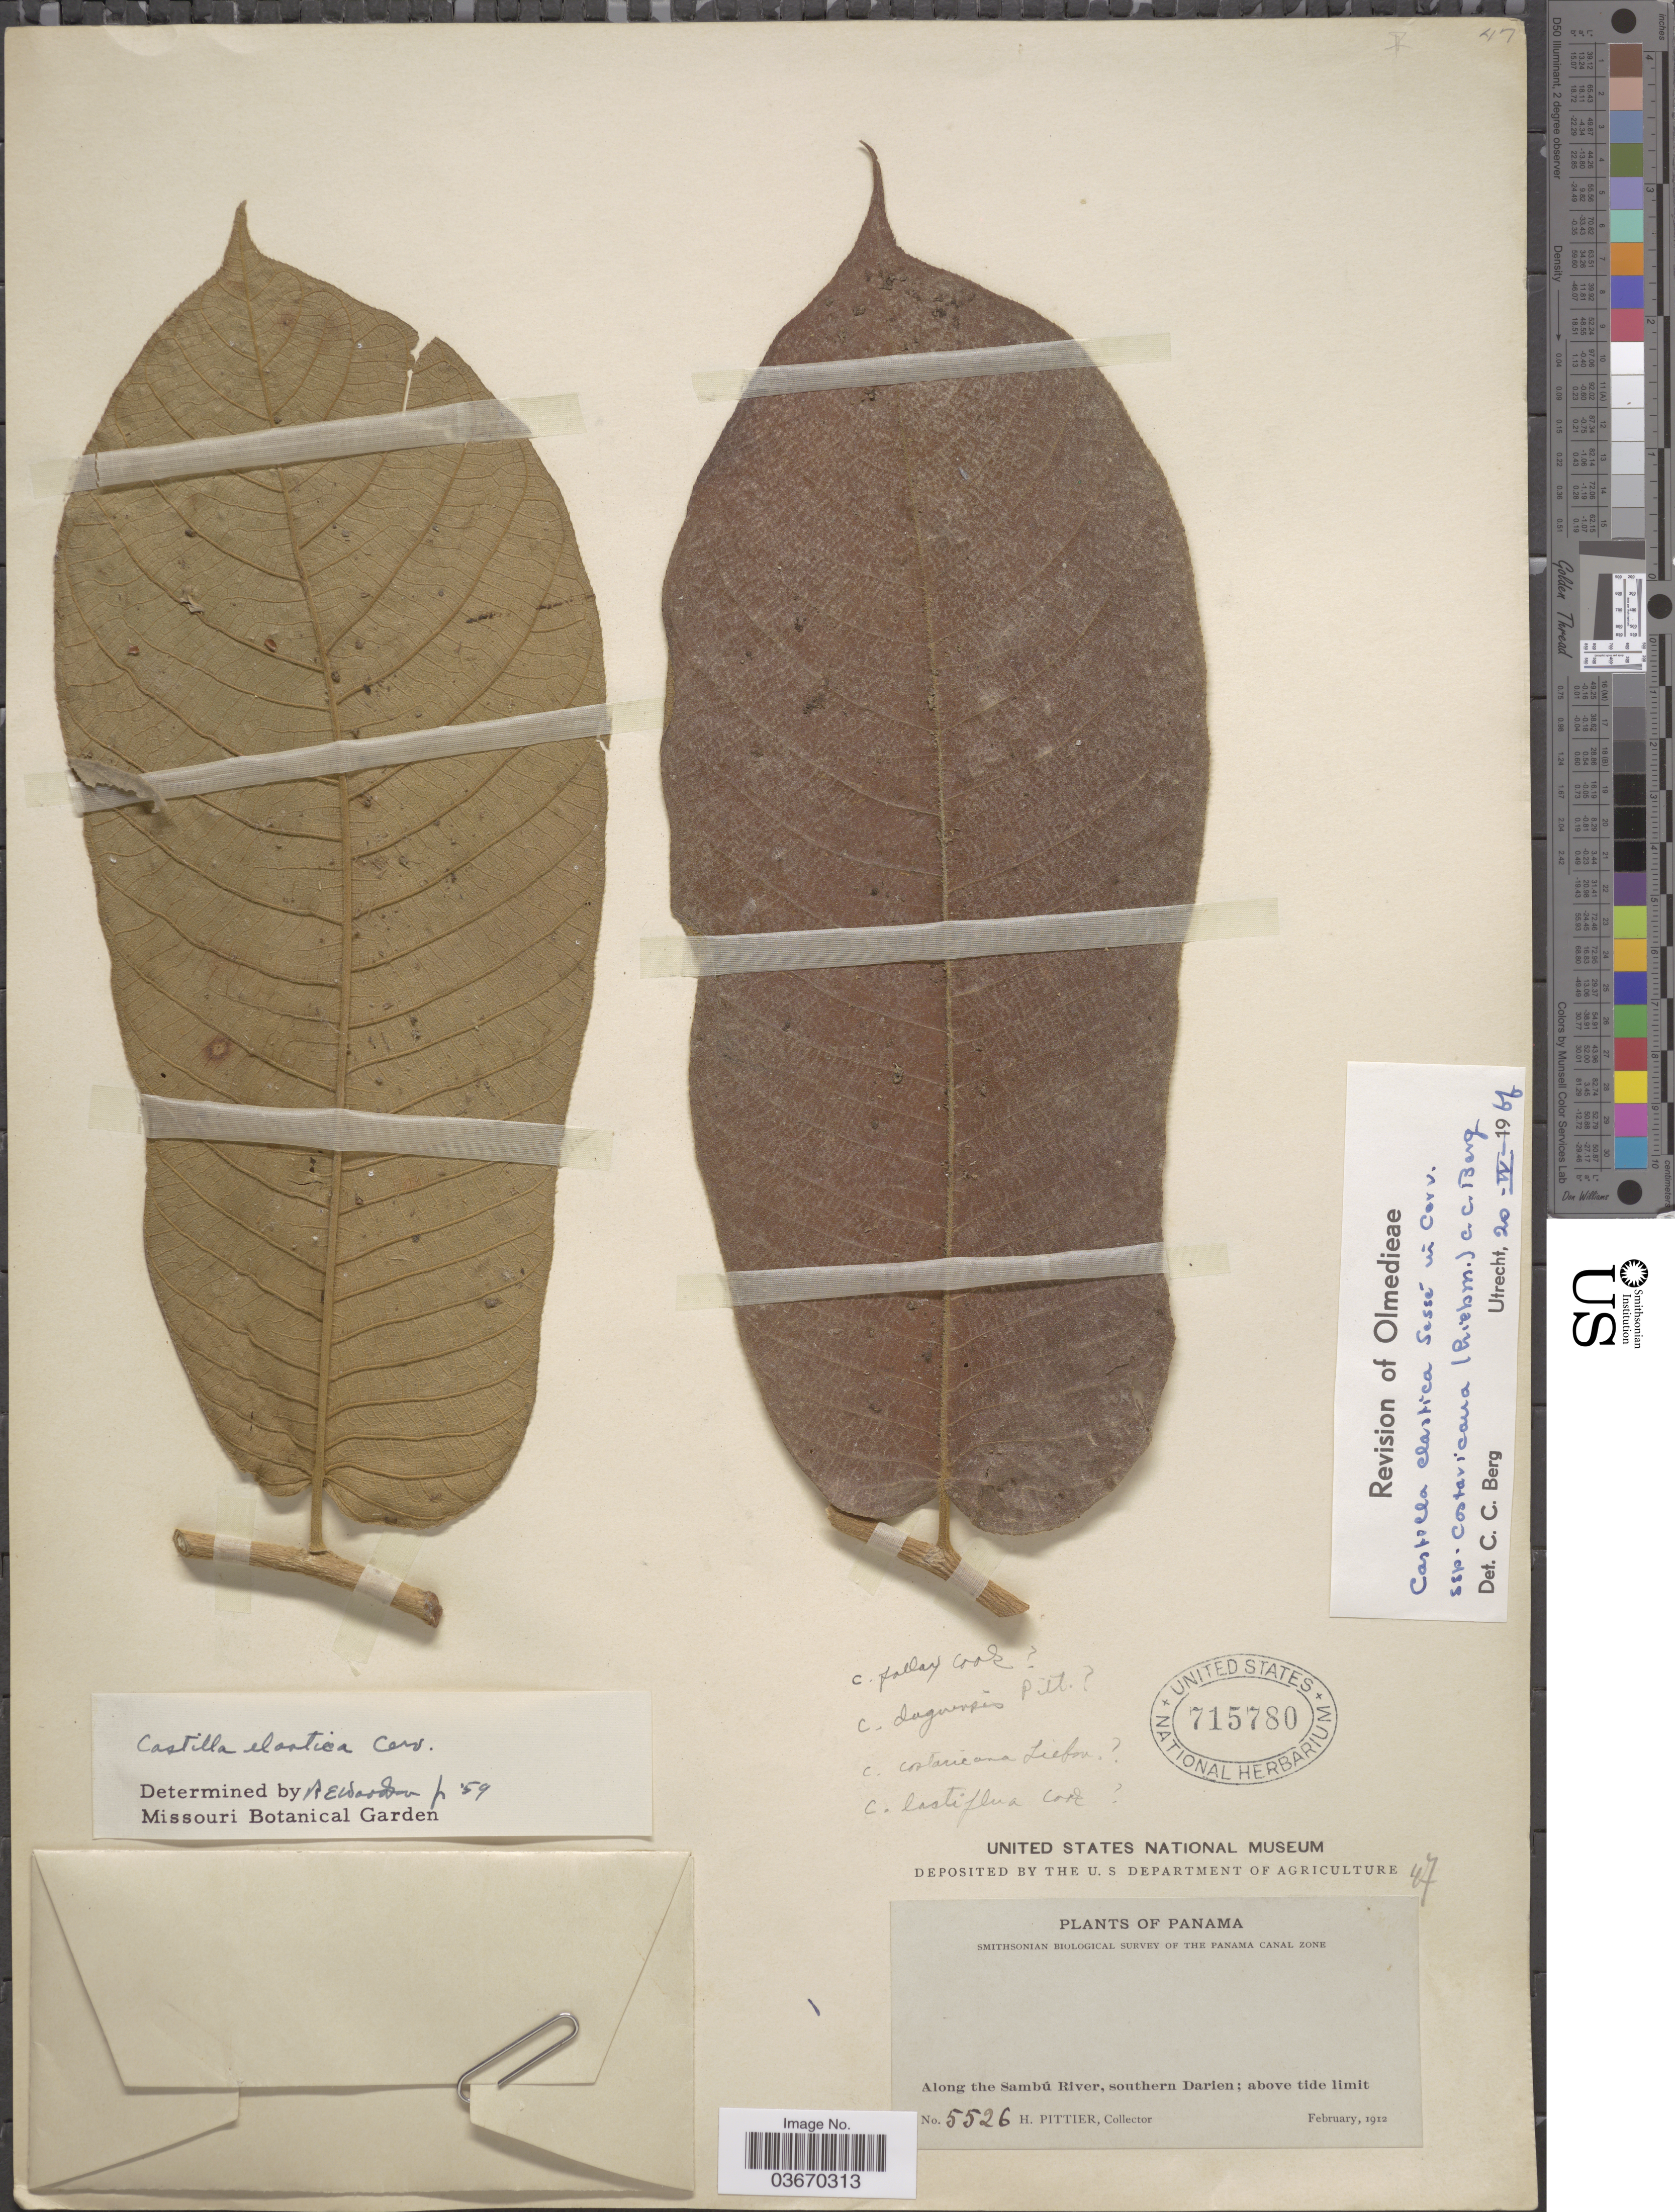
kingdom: Plantae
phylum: Tracheophyta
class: Magnoliopsida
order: Rosales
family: Moraceae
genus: Castilla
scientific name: Castilla elastica subsp. costaricana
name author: (Liebm.) C.C. Berg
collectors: H. F. Pittier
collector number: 5526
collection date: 1912-02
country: Panama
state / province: Darien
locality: Along the Sambú River, southern Darien.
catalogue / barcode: US 715780